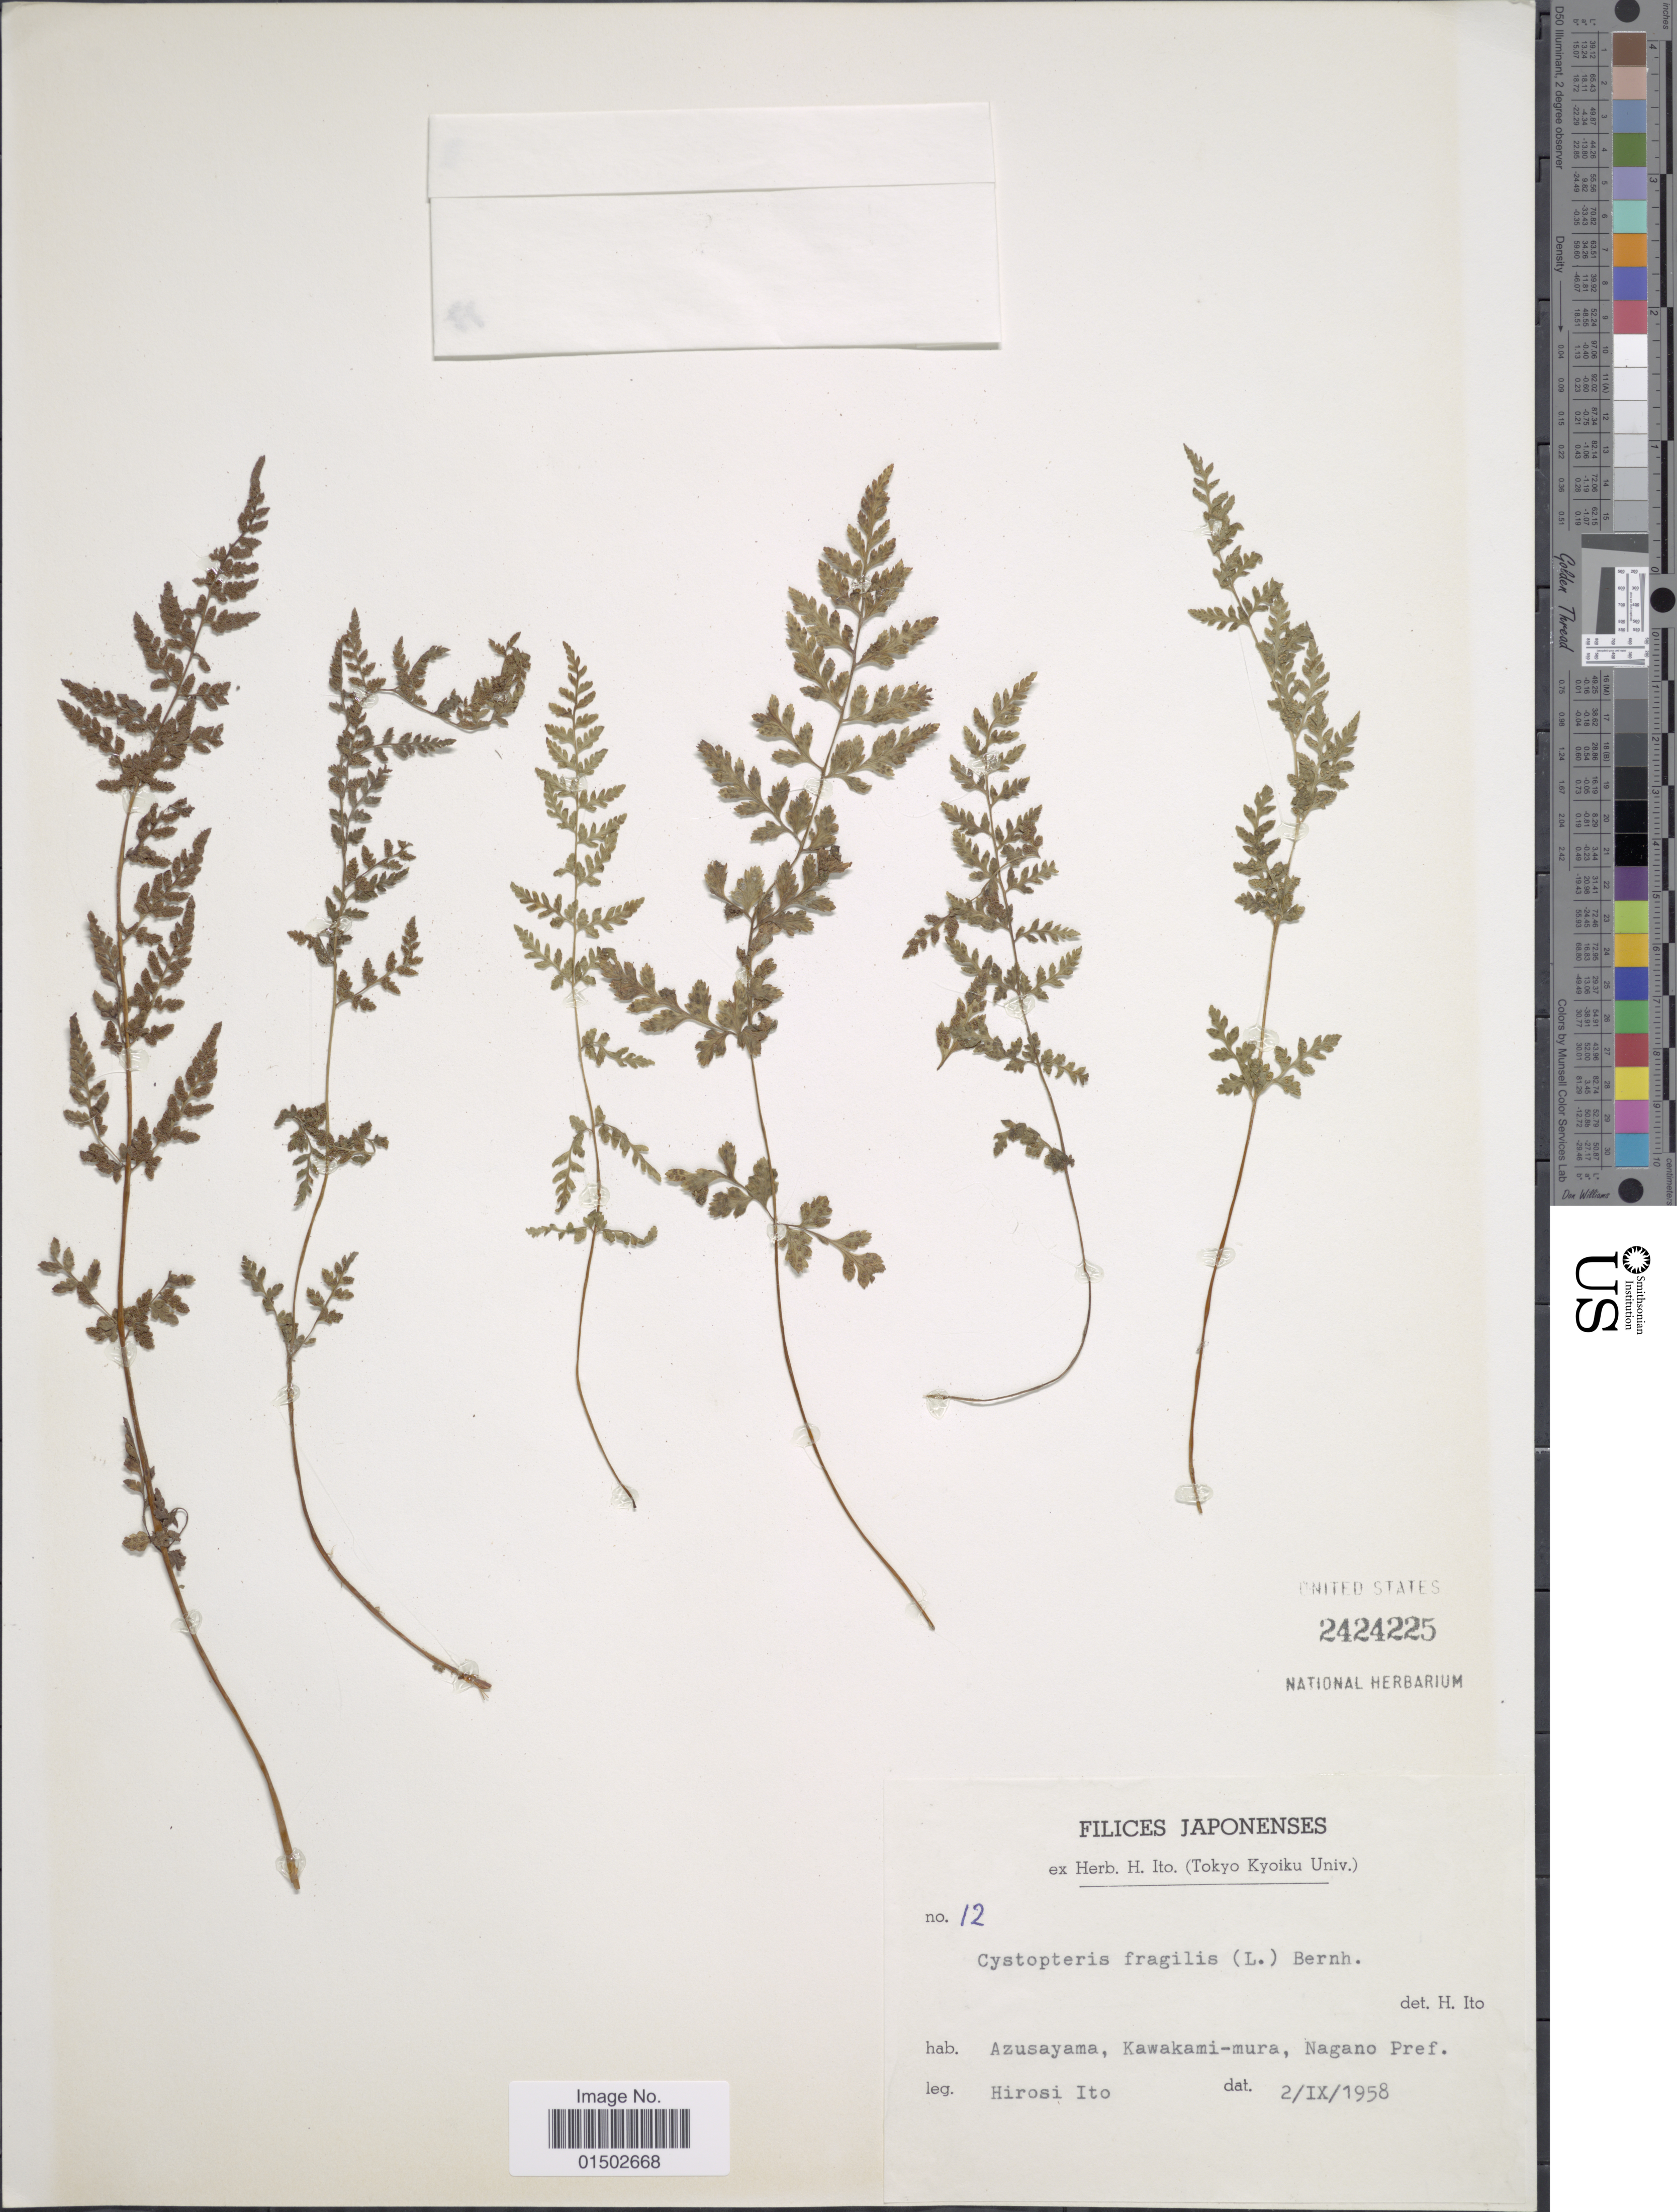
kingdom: Plantae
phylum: Tracheophyta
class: Polypodiopsida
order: Polypodiales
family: Cystopteridaceae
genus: Cystopteris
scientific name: Cystopteris fragilis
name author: (L.) Bernh.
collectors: H. Itô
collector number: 12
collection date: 1958-09-02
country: Japan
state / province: Nagano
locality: Azusayama, Kawakami-mura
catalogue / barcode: US 2424225